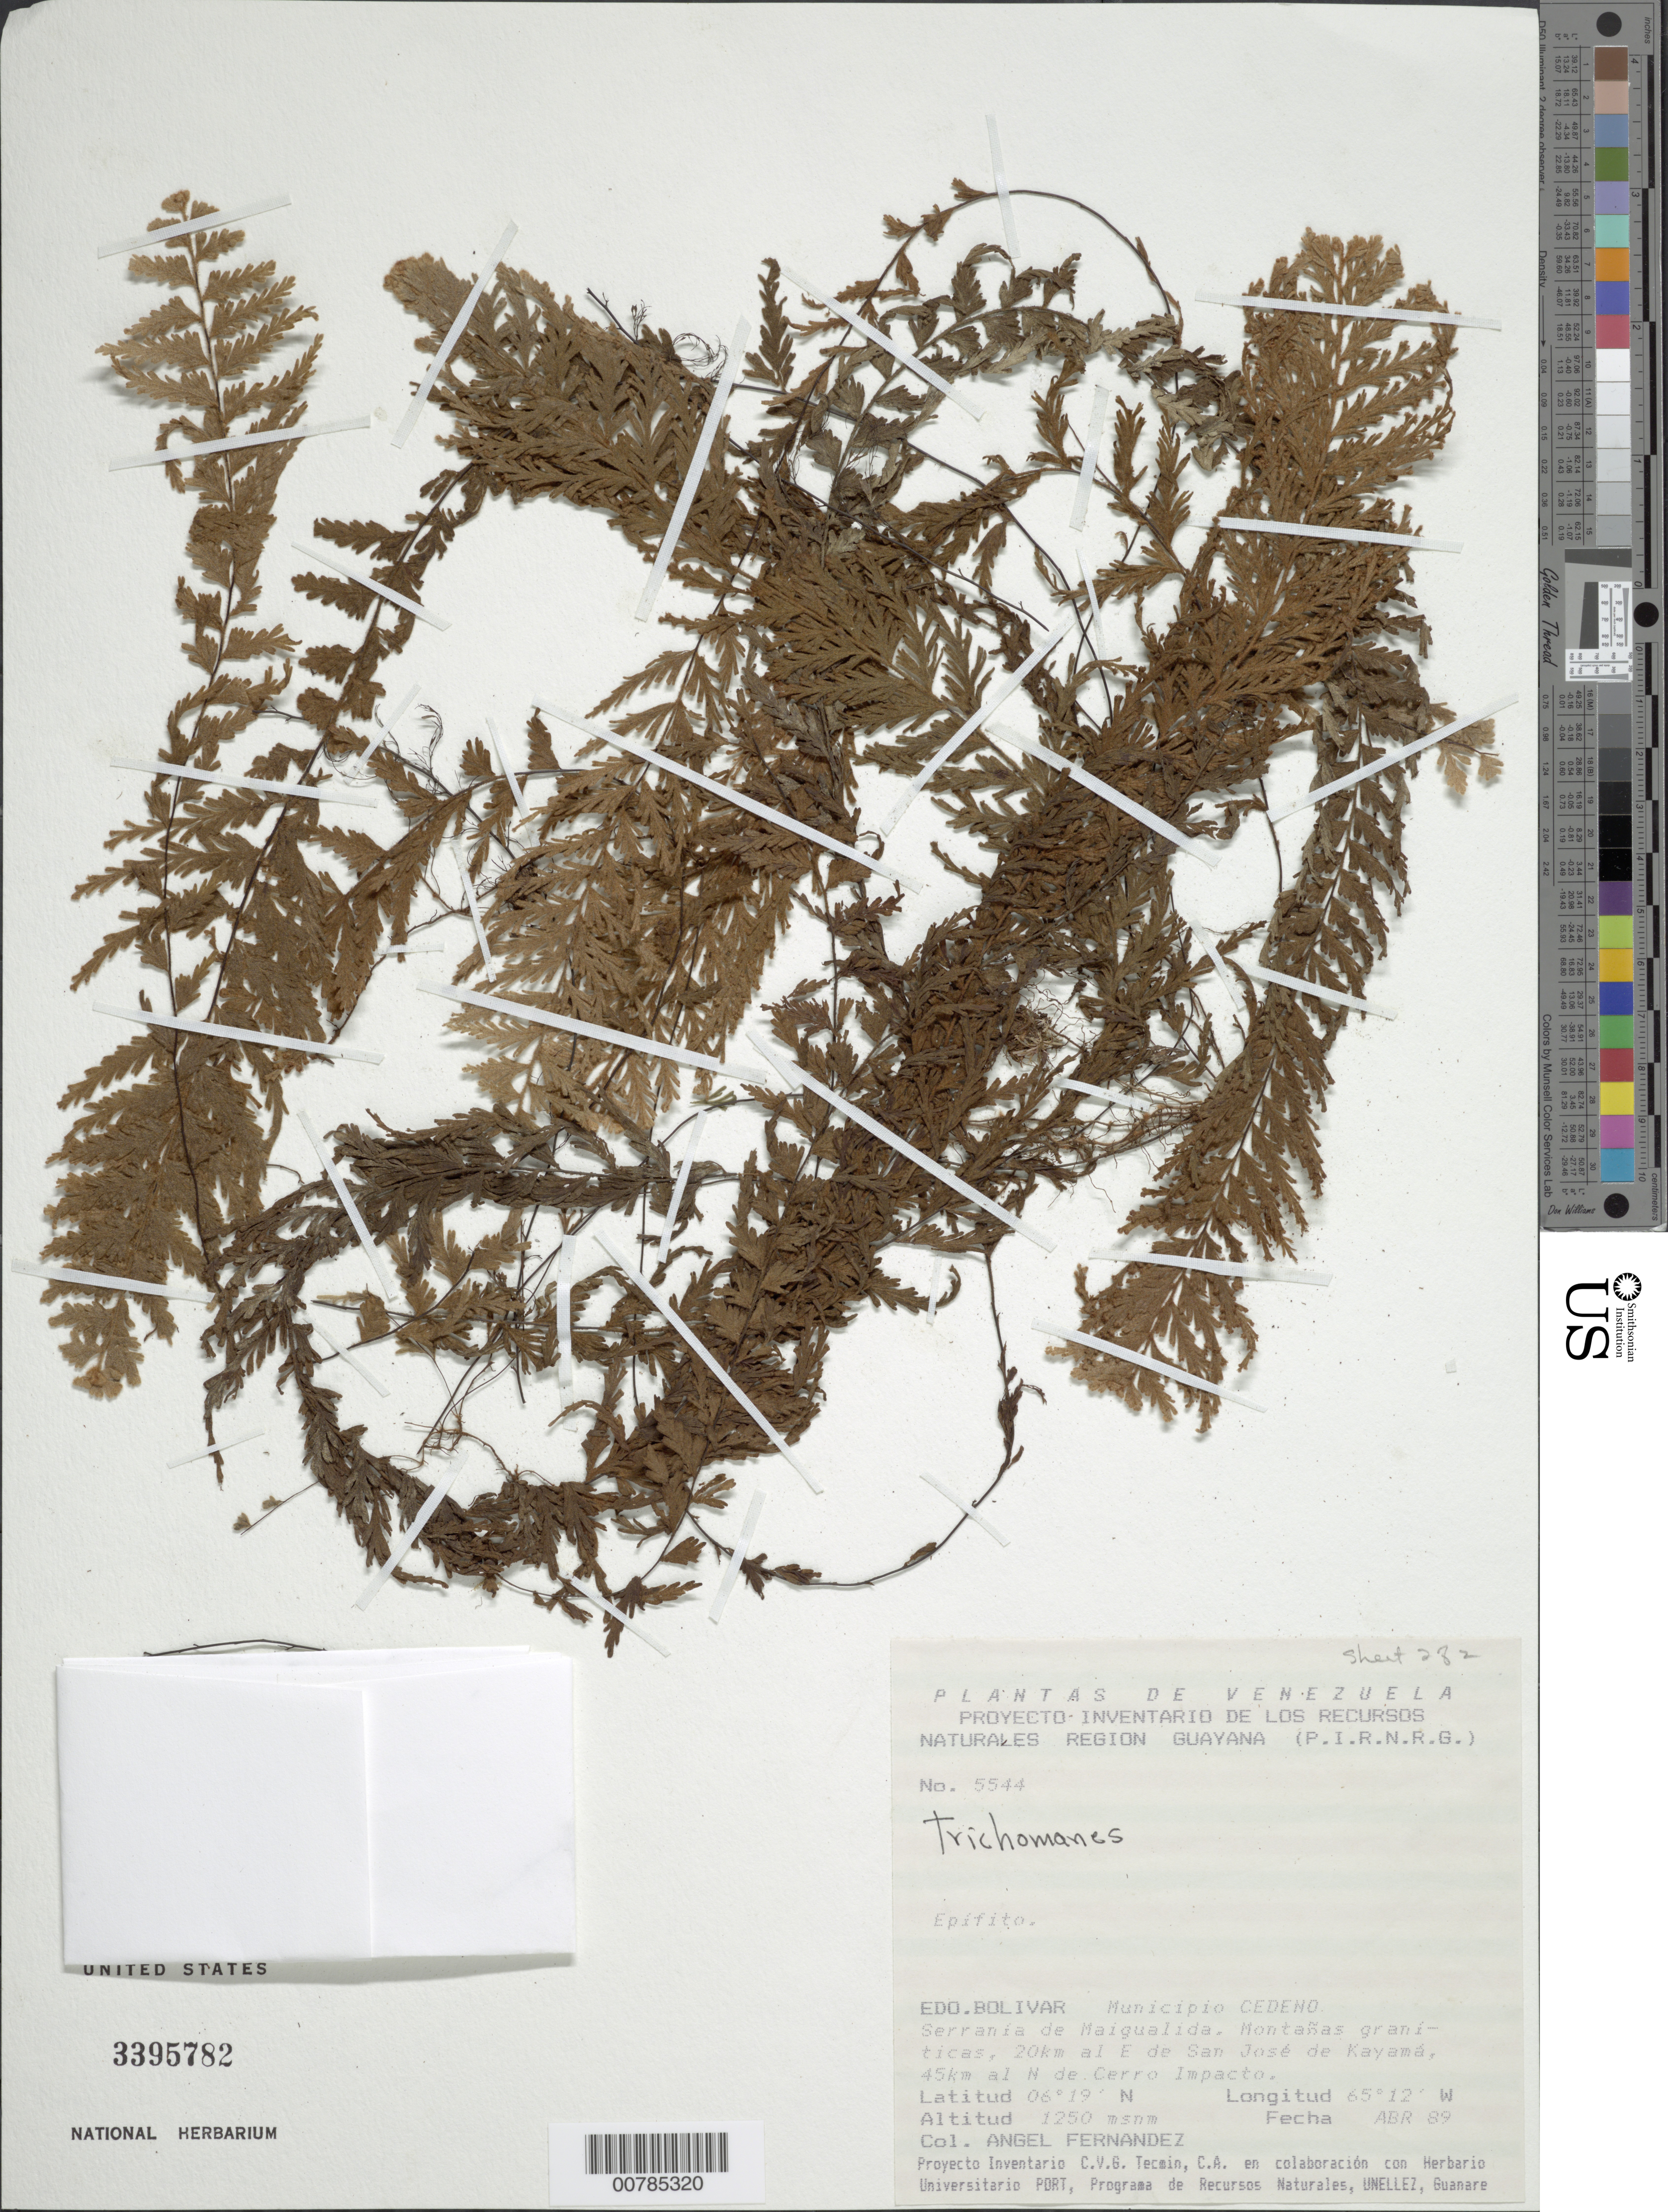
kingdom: Plantae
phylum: Tracheophyta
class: Polypodiopsida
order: Hymenophyllales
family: Hymenophyllaceae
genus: Hymenophyllum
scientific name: Hymenophyllum karstenianum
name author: J.W. Sturm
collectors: Á. Fernández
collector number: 5544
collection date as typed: Transcribed d/m/y: /4/89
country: Venezuela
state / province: Bolivar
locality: Municipio Cedeno. Serrania de Maigulida. Montanes graniticas, 20 km al E de San Jose de Kayama, 45 km al N de Cerro Impacto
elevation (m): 1250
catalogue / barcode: US 3395782